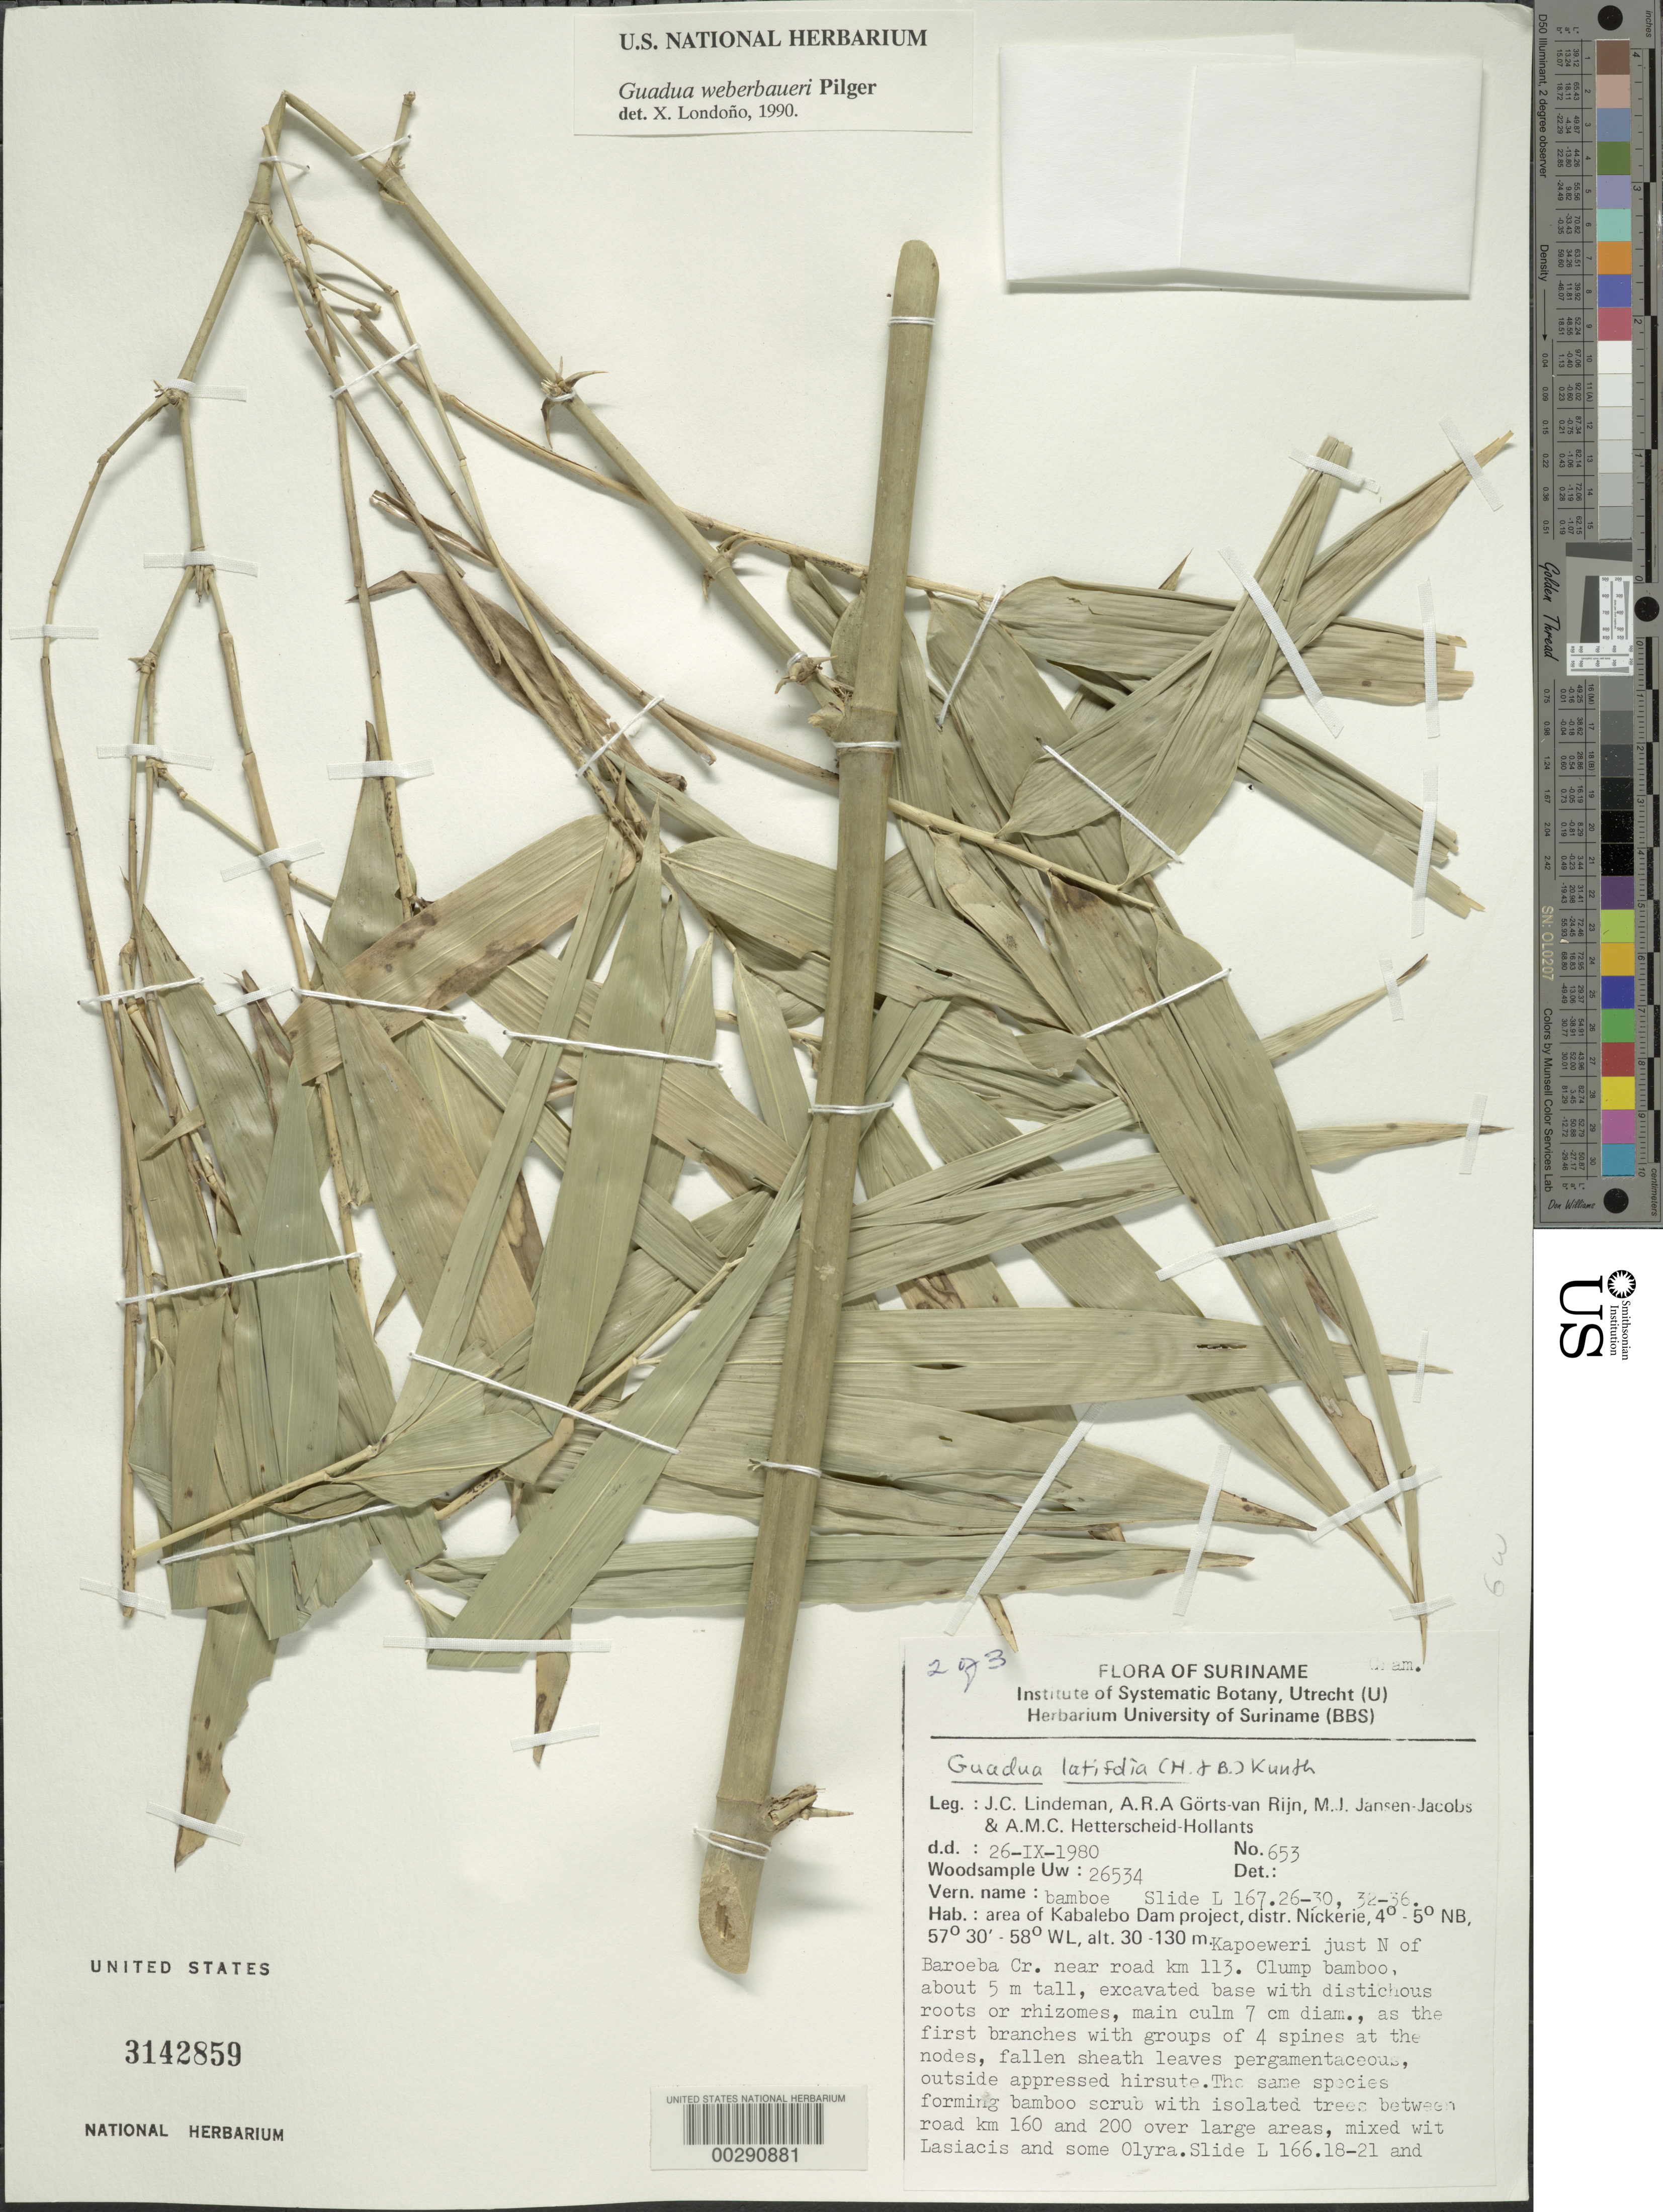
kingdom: Plantae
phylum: Tracheophyta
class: Liliopsida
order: Poales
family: Poaceae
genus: Guadua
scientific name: Guadua weberbaueri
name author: Pilg.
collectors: J. C. Lindeman, A. .R. A. Görts-van Rijn, M. J. Jansen-Jacobs & A. Hetterscheid-Hollants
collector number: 653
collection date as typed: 26 Sep 1980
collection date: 1980-09-26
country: Suriname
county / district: Nickerie Dist.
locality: Area of kabalebo dam project; kapoeweri just n of baroeba cr. near road km 113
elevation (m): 30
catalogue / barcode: US 3142859